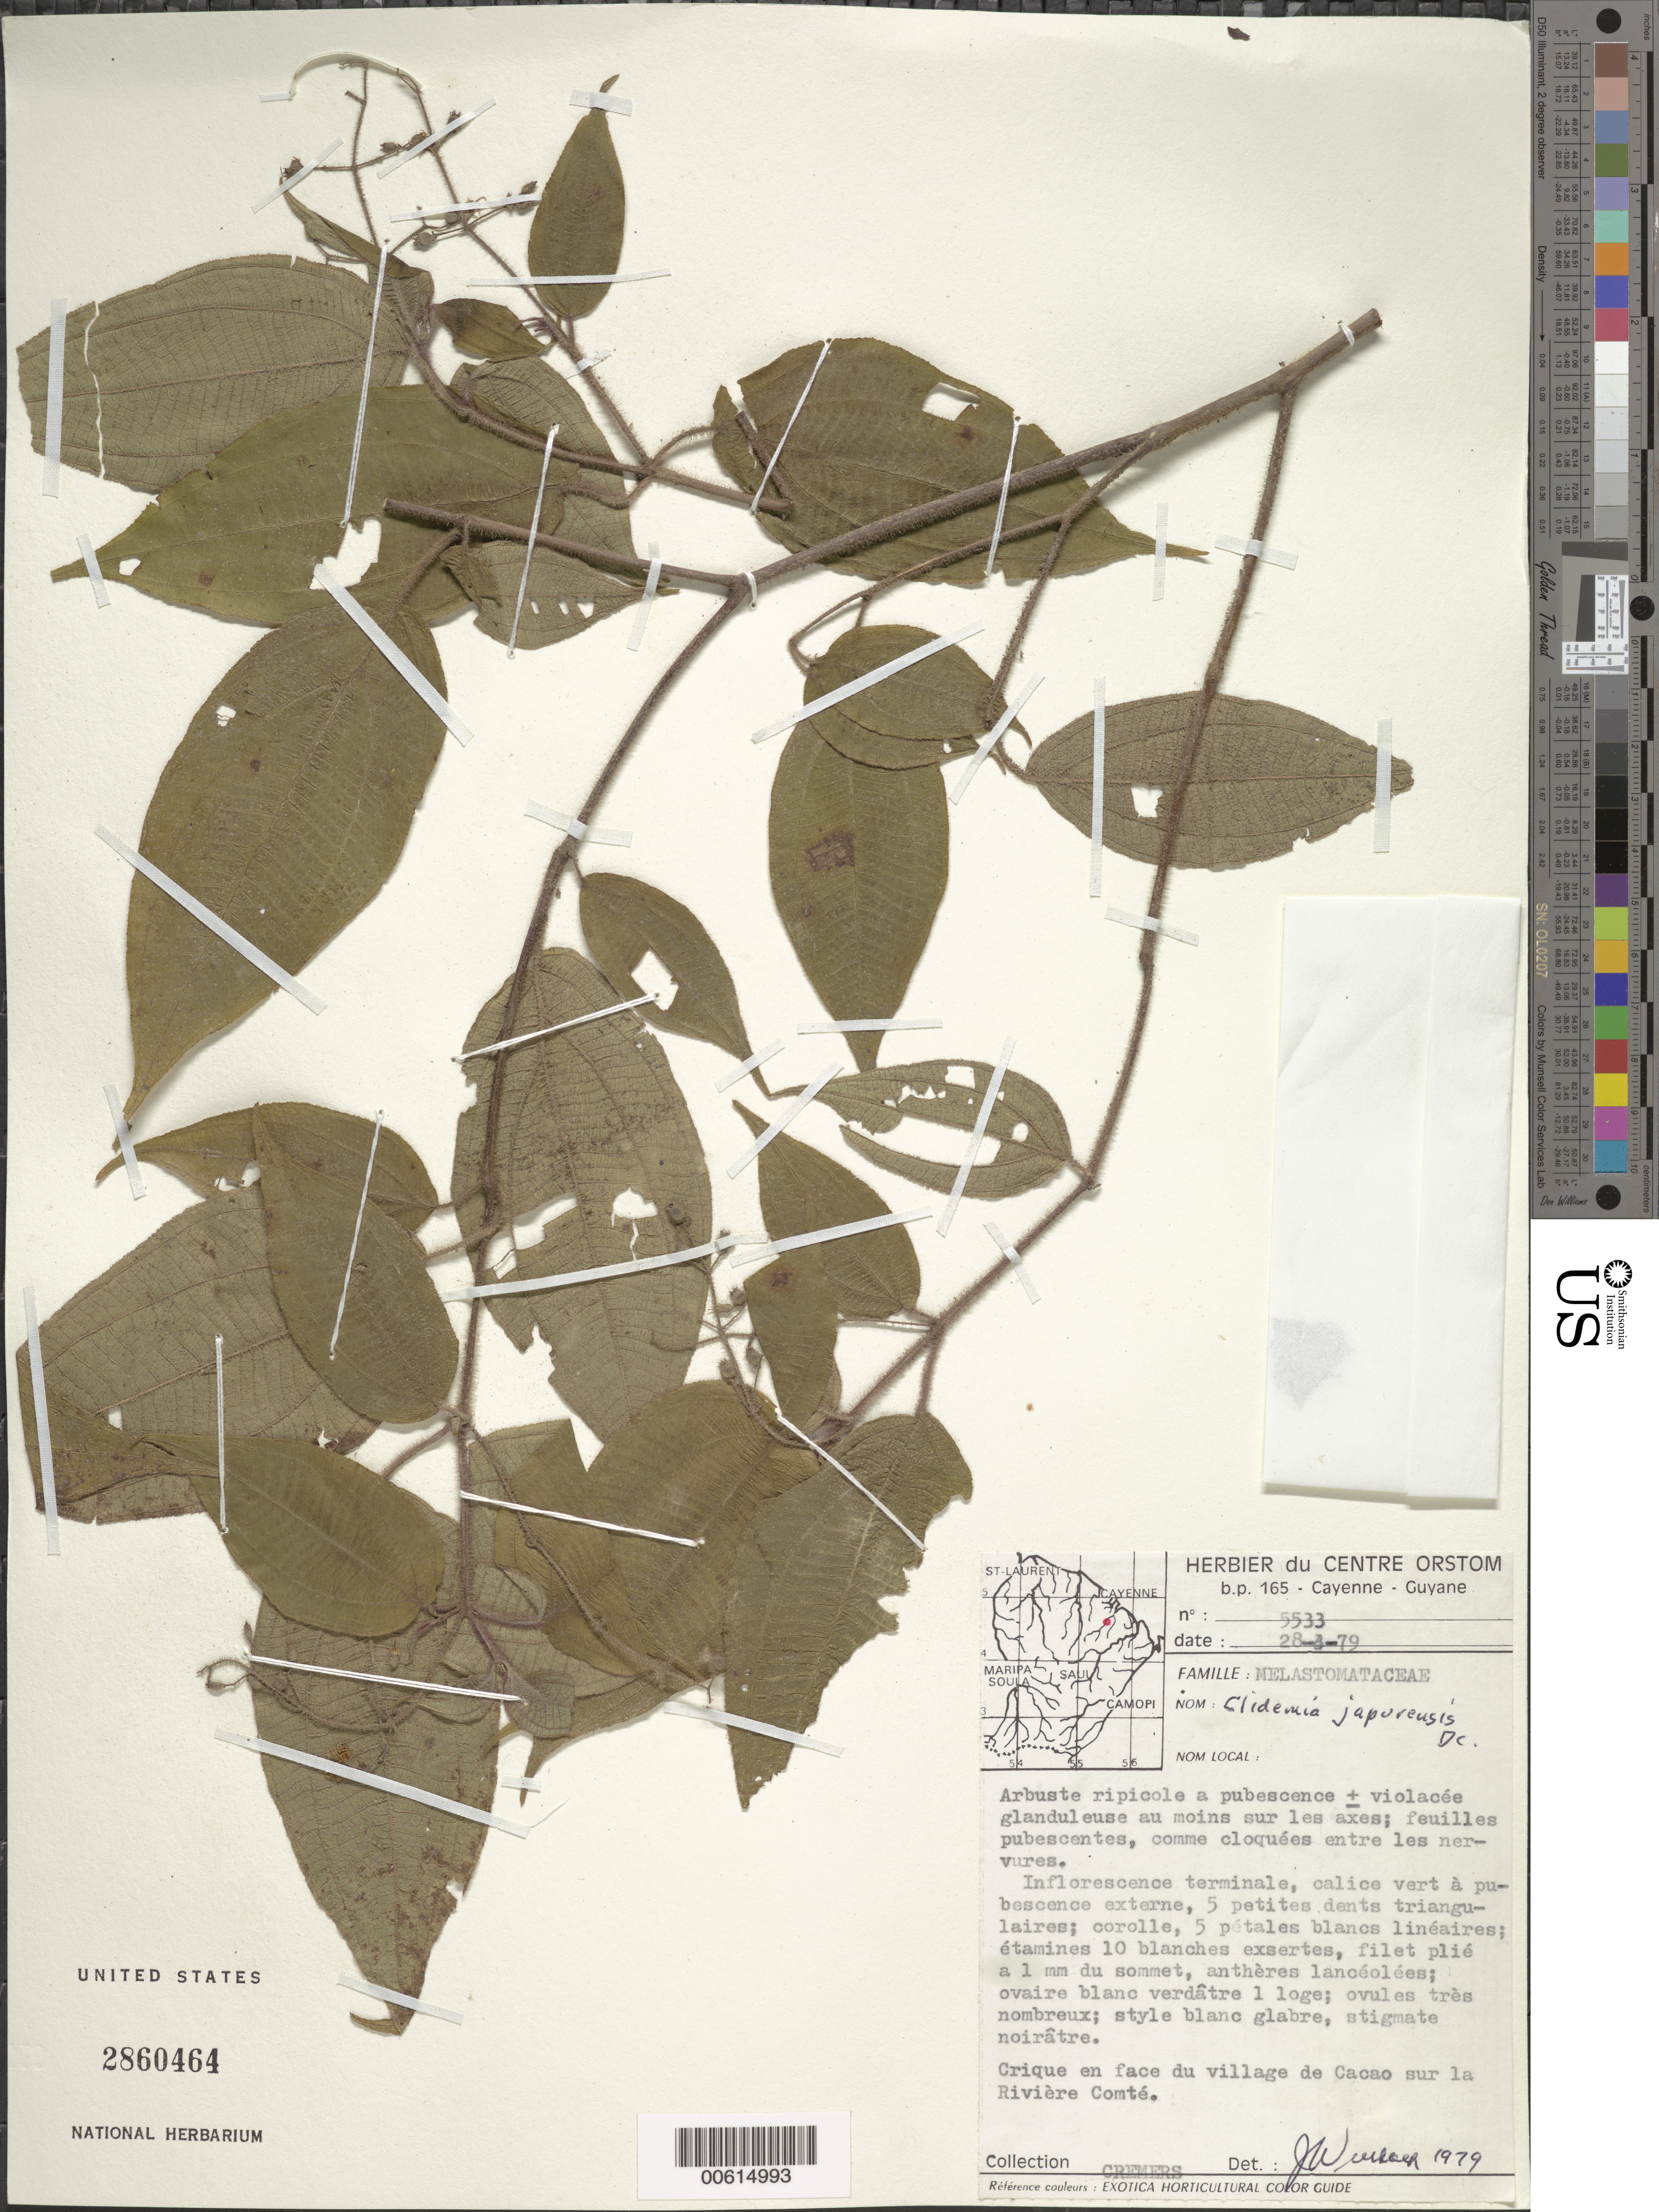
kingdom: Plantae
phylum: Tracheophyta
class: Magnoliopsida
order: Myrtales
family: Melastomataceae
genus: Clidemia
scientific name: Clidemia japurensis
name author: DC.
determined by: Wurdack, John J., (US), US (UNITED STATES)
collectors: G. Cremers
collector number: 5533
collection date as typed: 28-Apr-79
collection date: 1979-04-28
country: French Guiana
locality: Cacao Village, sur la Rivière Comté; crique en face de village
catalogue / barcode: US 2860464